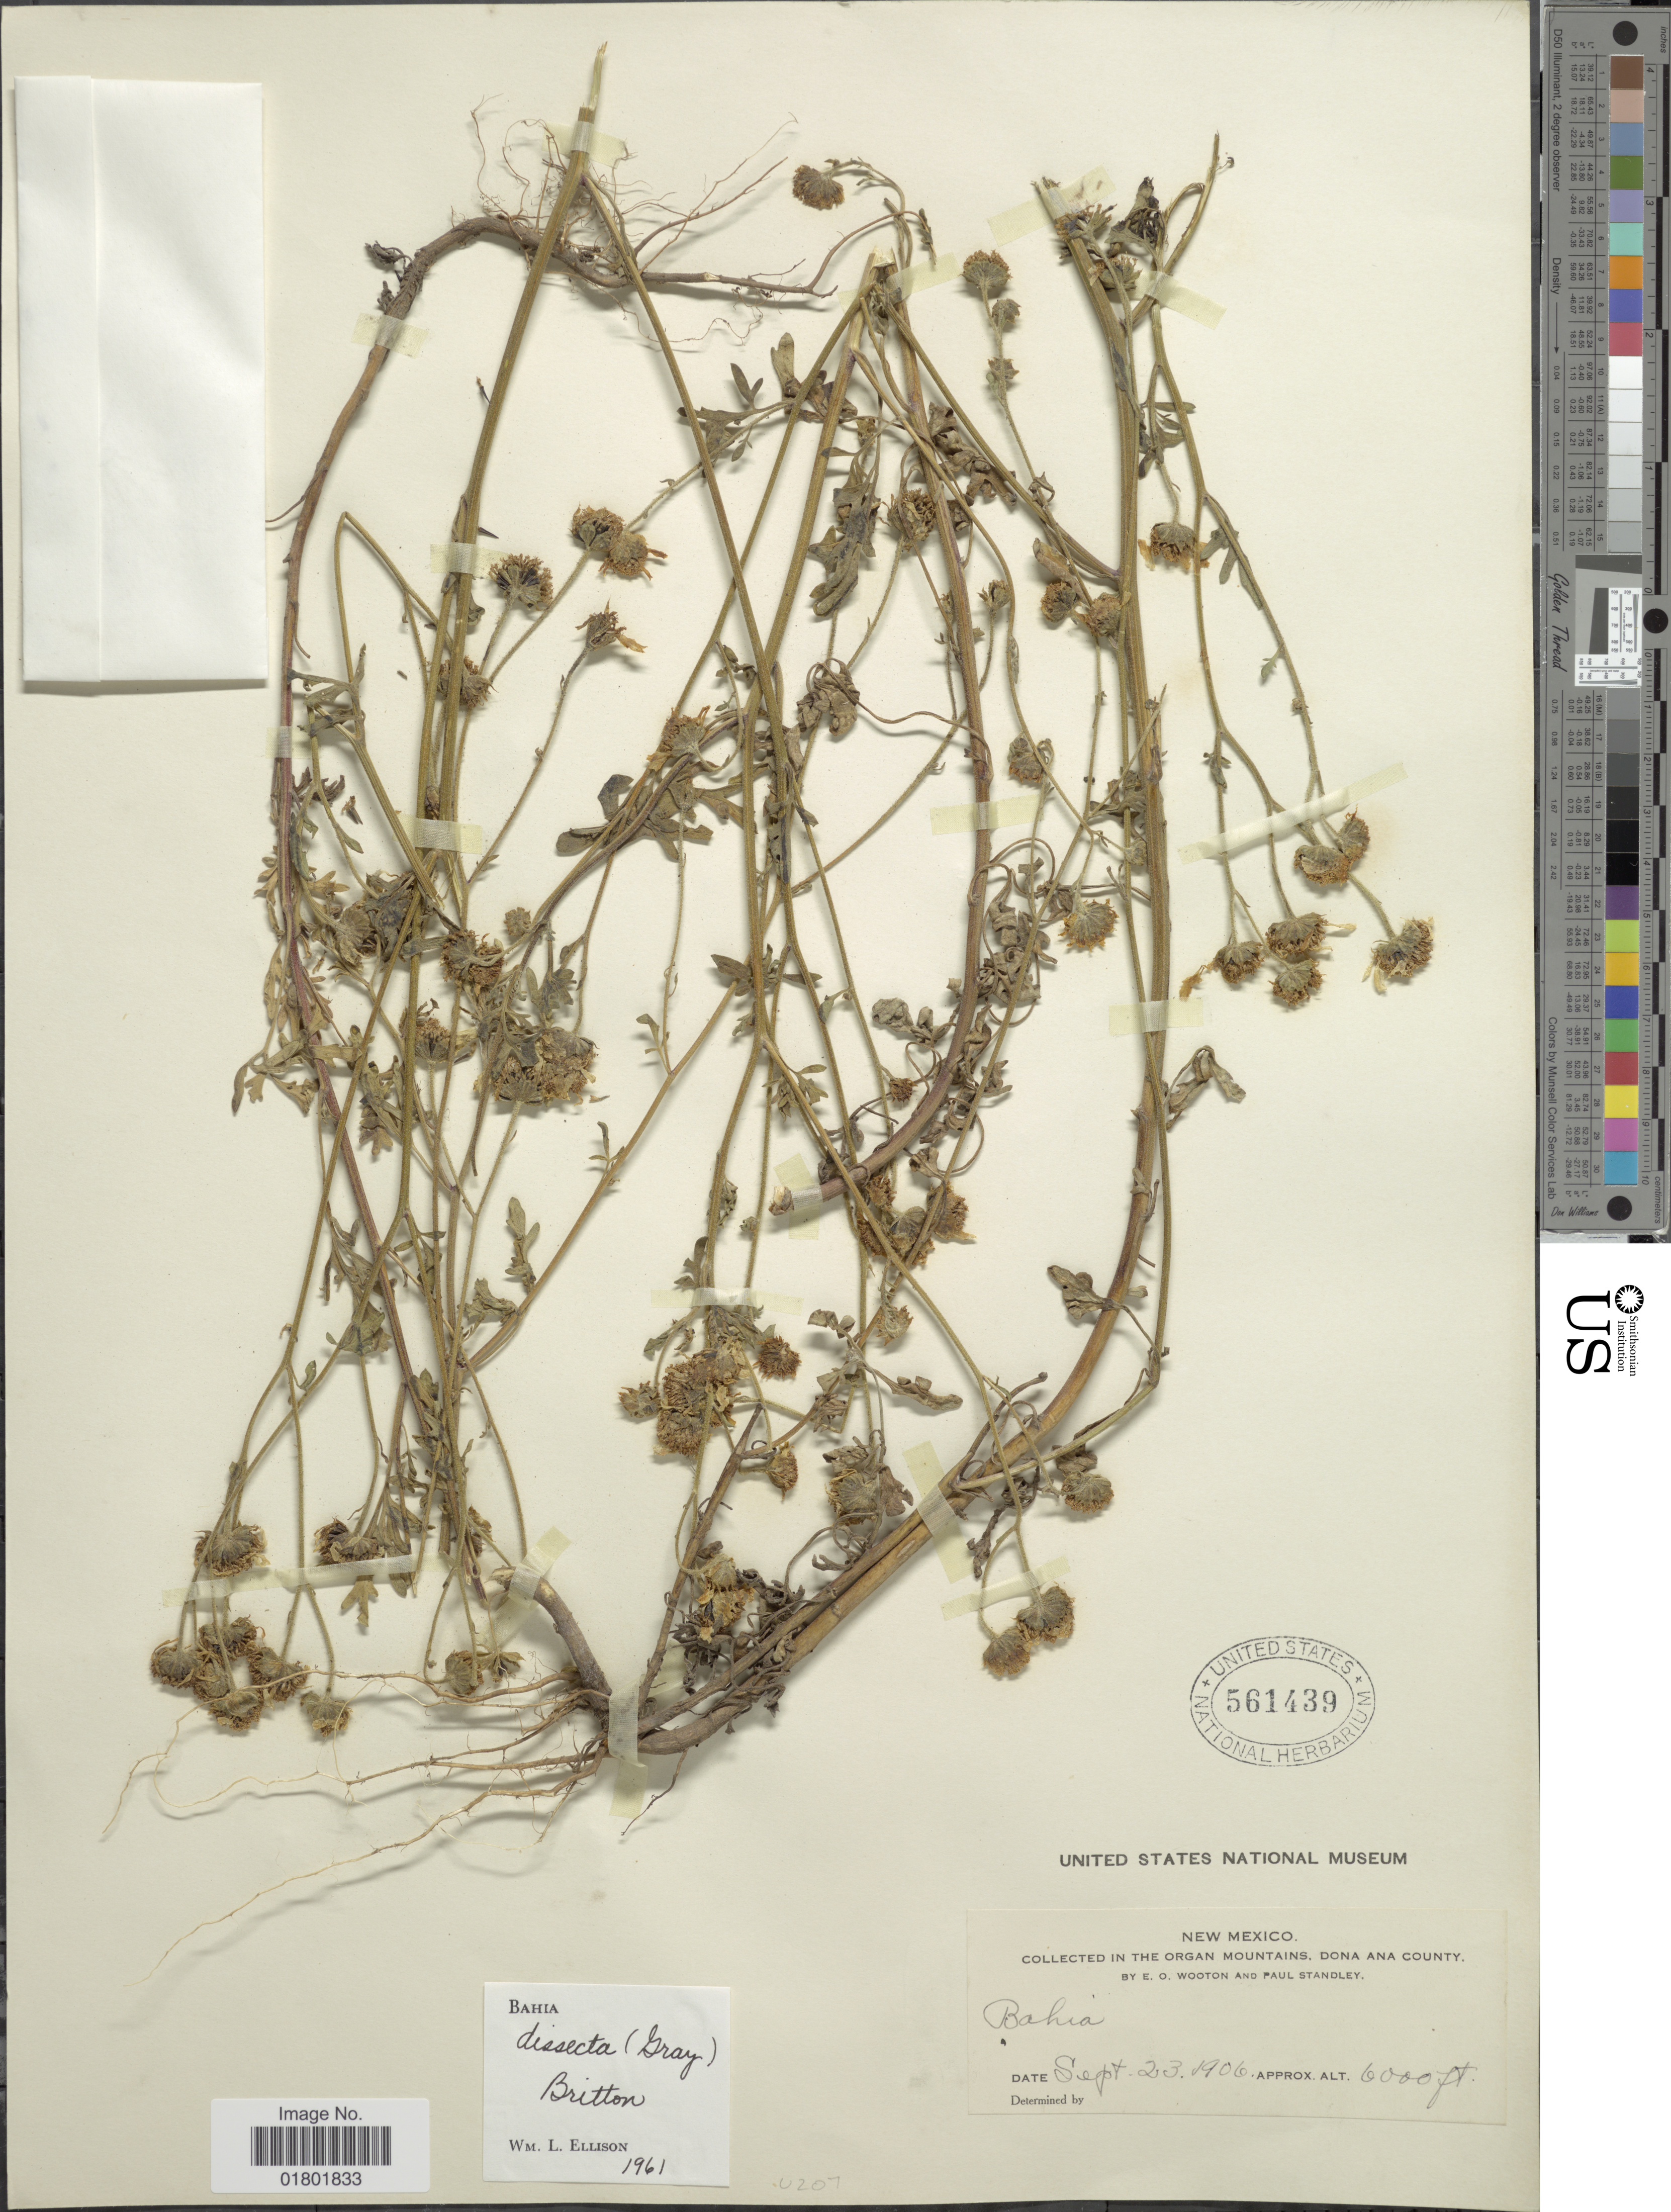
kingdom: Plantae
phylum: Tracheophyta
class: Magnoliopsida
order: Asterales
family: Asteraceae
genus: Bahia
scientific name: Bahia dissecta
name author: (A. Gray) Britton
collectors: E. O. Wooton & P. C. Standley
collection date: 1906-09-23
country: United States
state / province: New Mexico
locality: The Organ Mountains, Dona Ana County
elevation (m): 1829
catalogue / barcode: US 561439